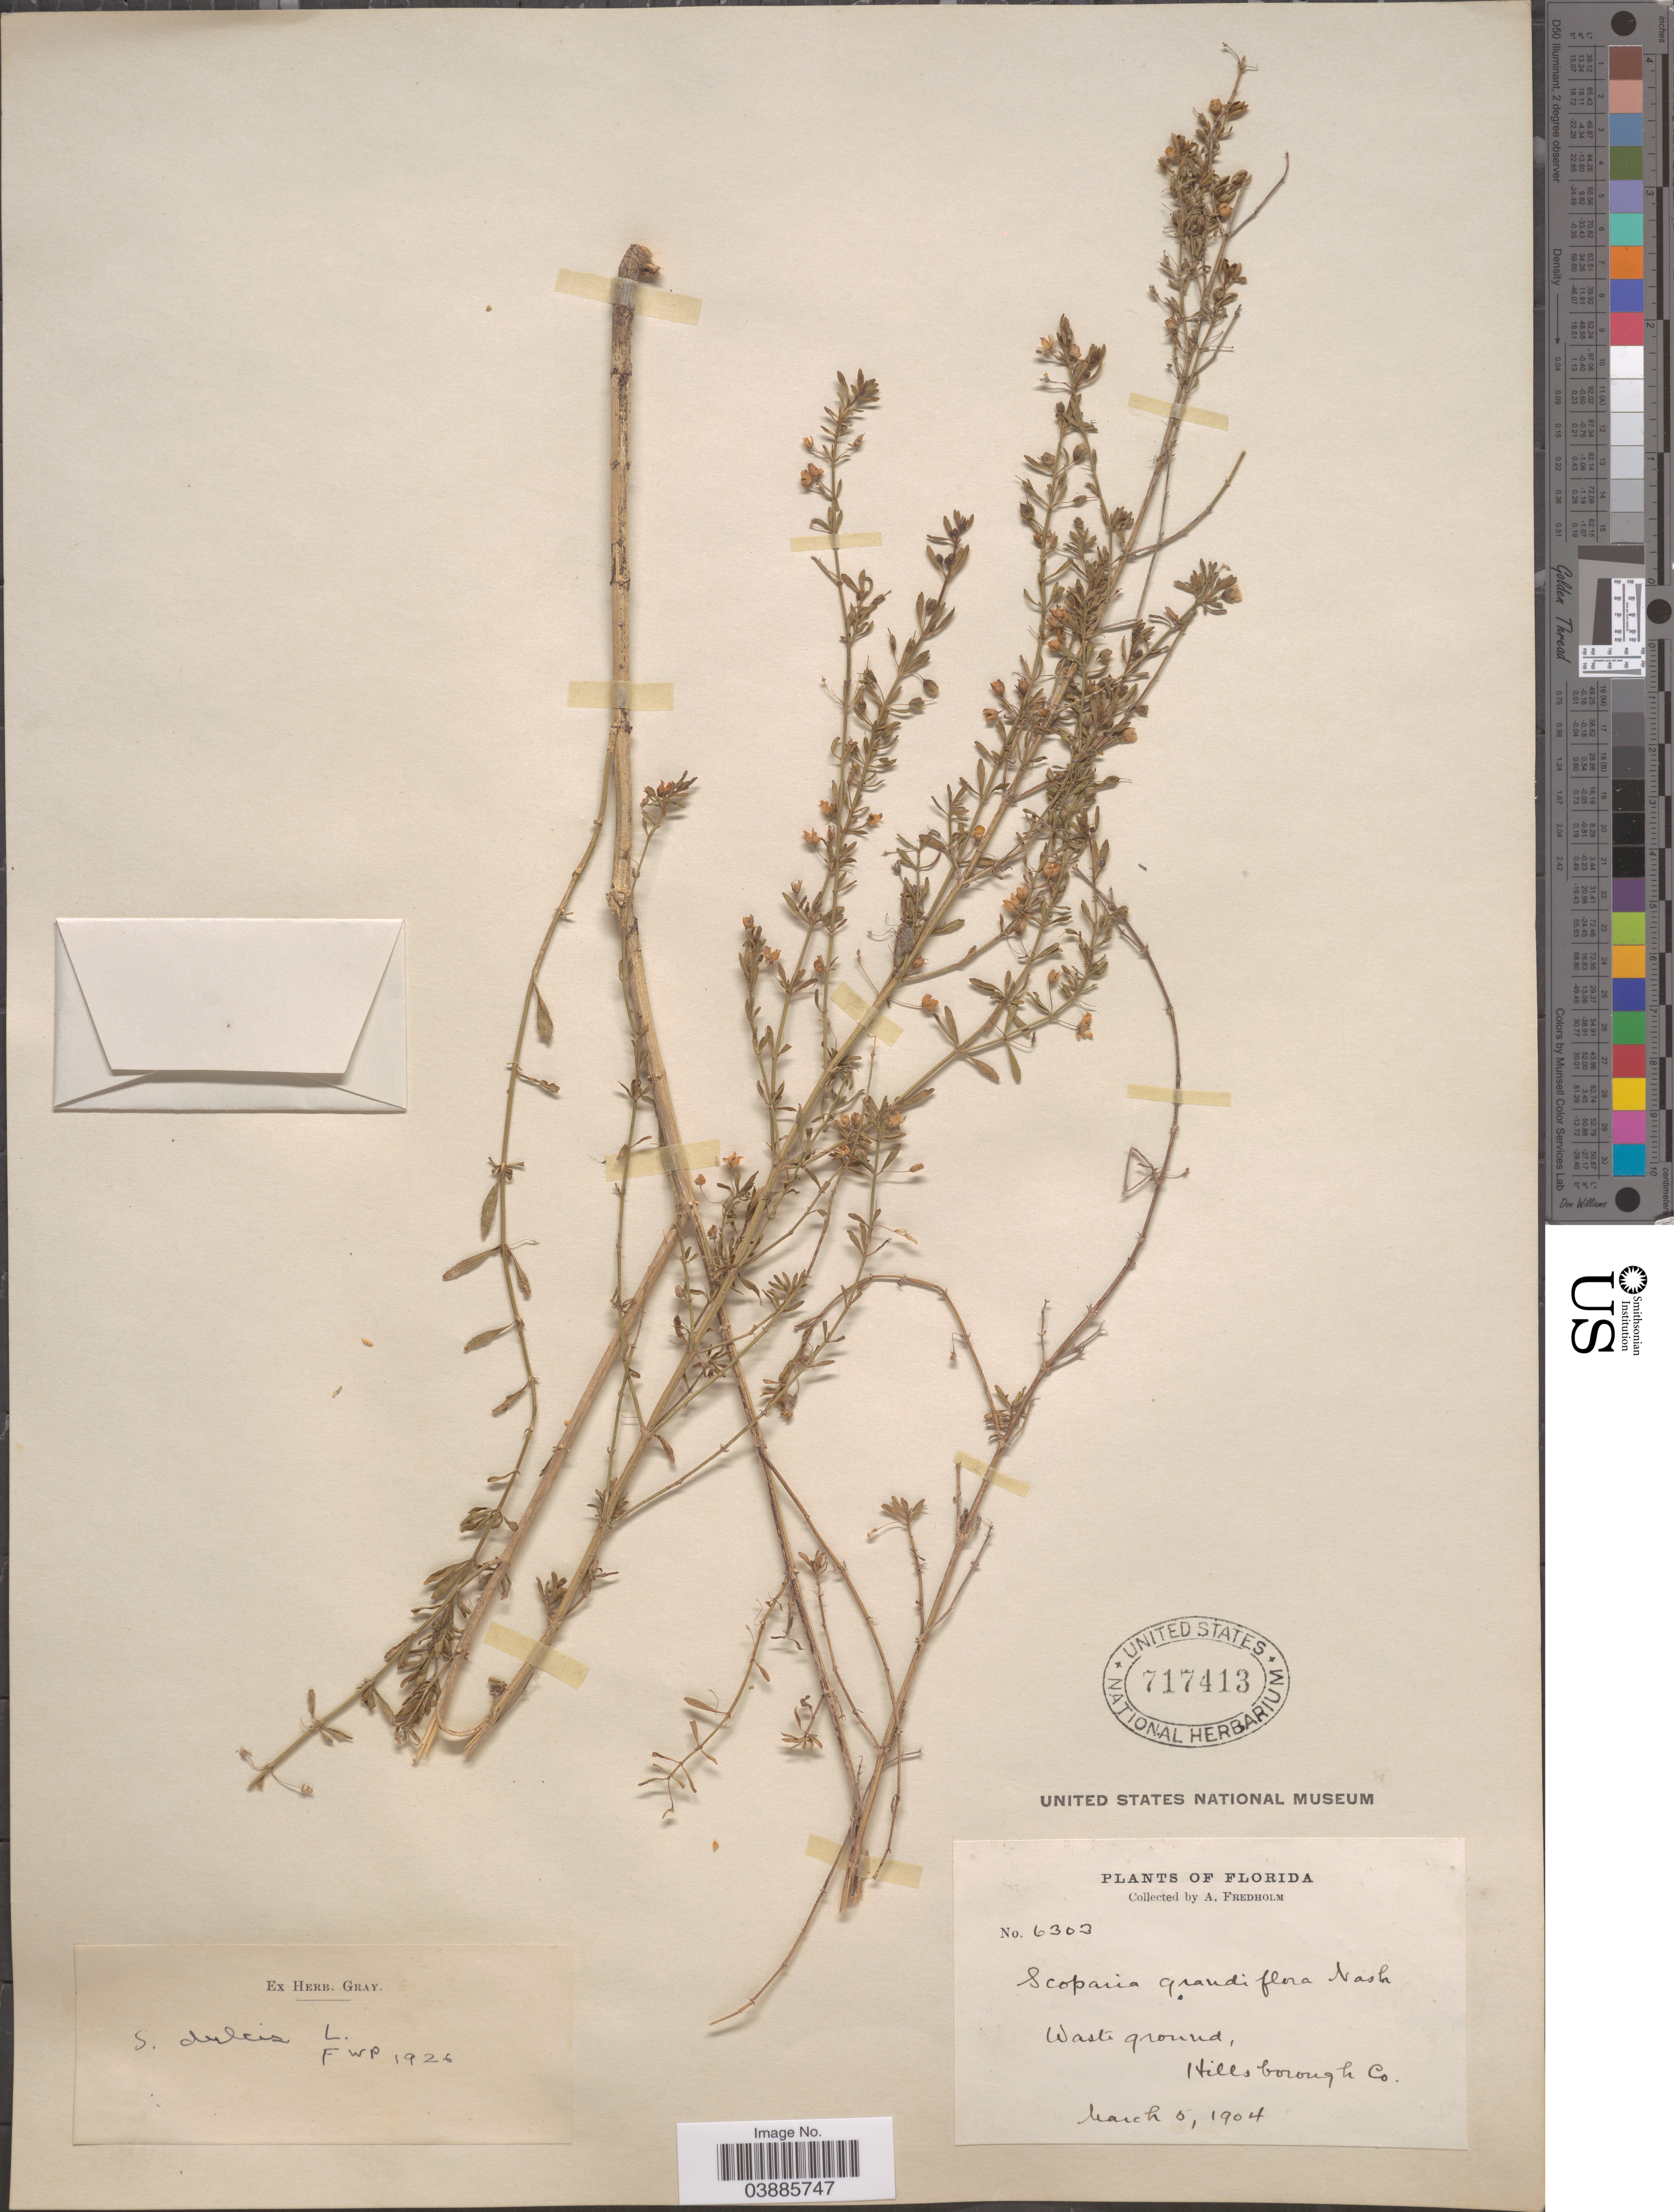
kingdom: Plantae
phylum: Tracheophyta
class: Magnoliopsida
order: Lamiales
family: Plantaginaceae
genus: Scoparia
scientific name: Scoparia dulcis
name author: L.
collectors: A. Fredholm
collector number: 6303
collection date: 1904-03-05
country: United States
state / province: Florida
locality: Waste ground, Hillsborough Co.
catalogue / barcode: US 717413